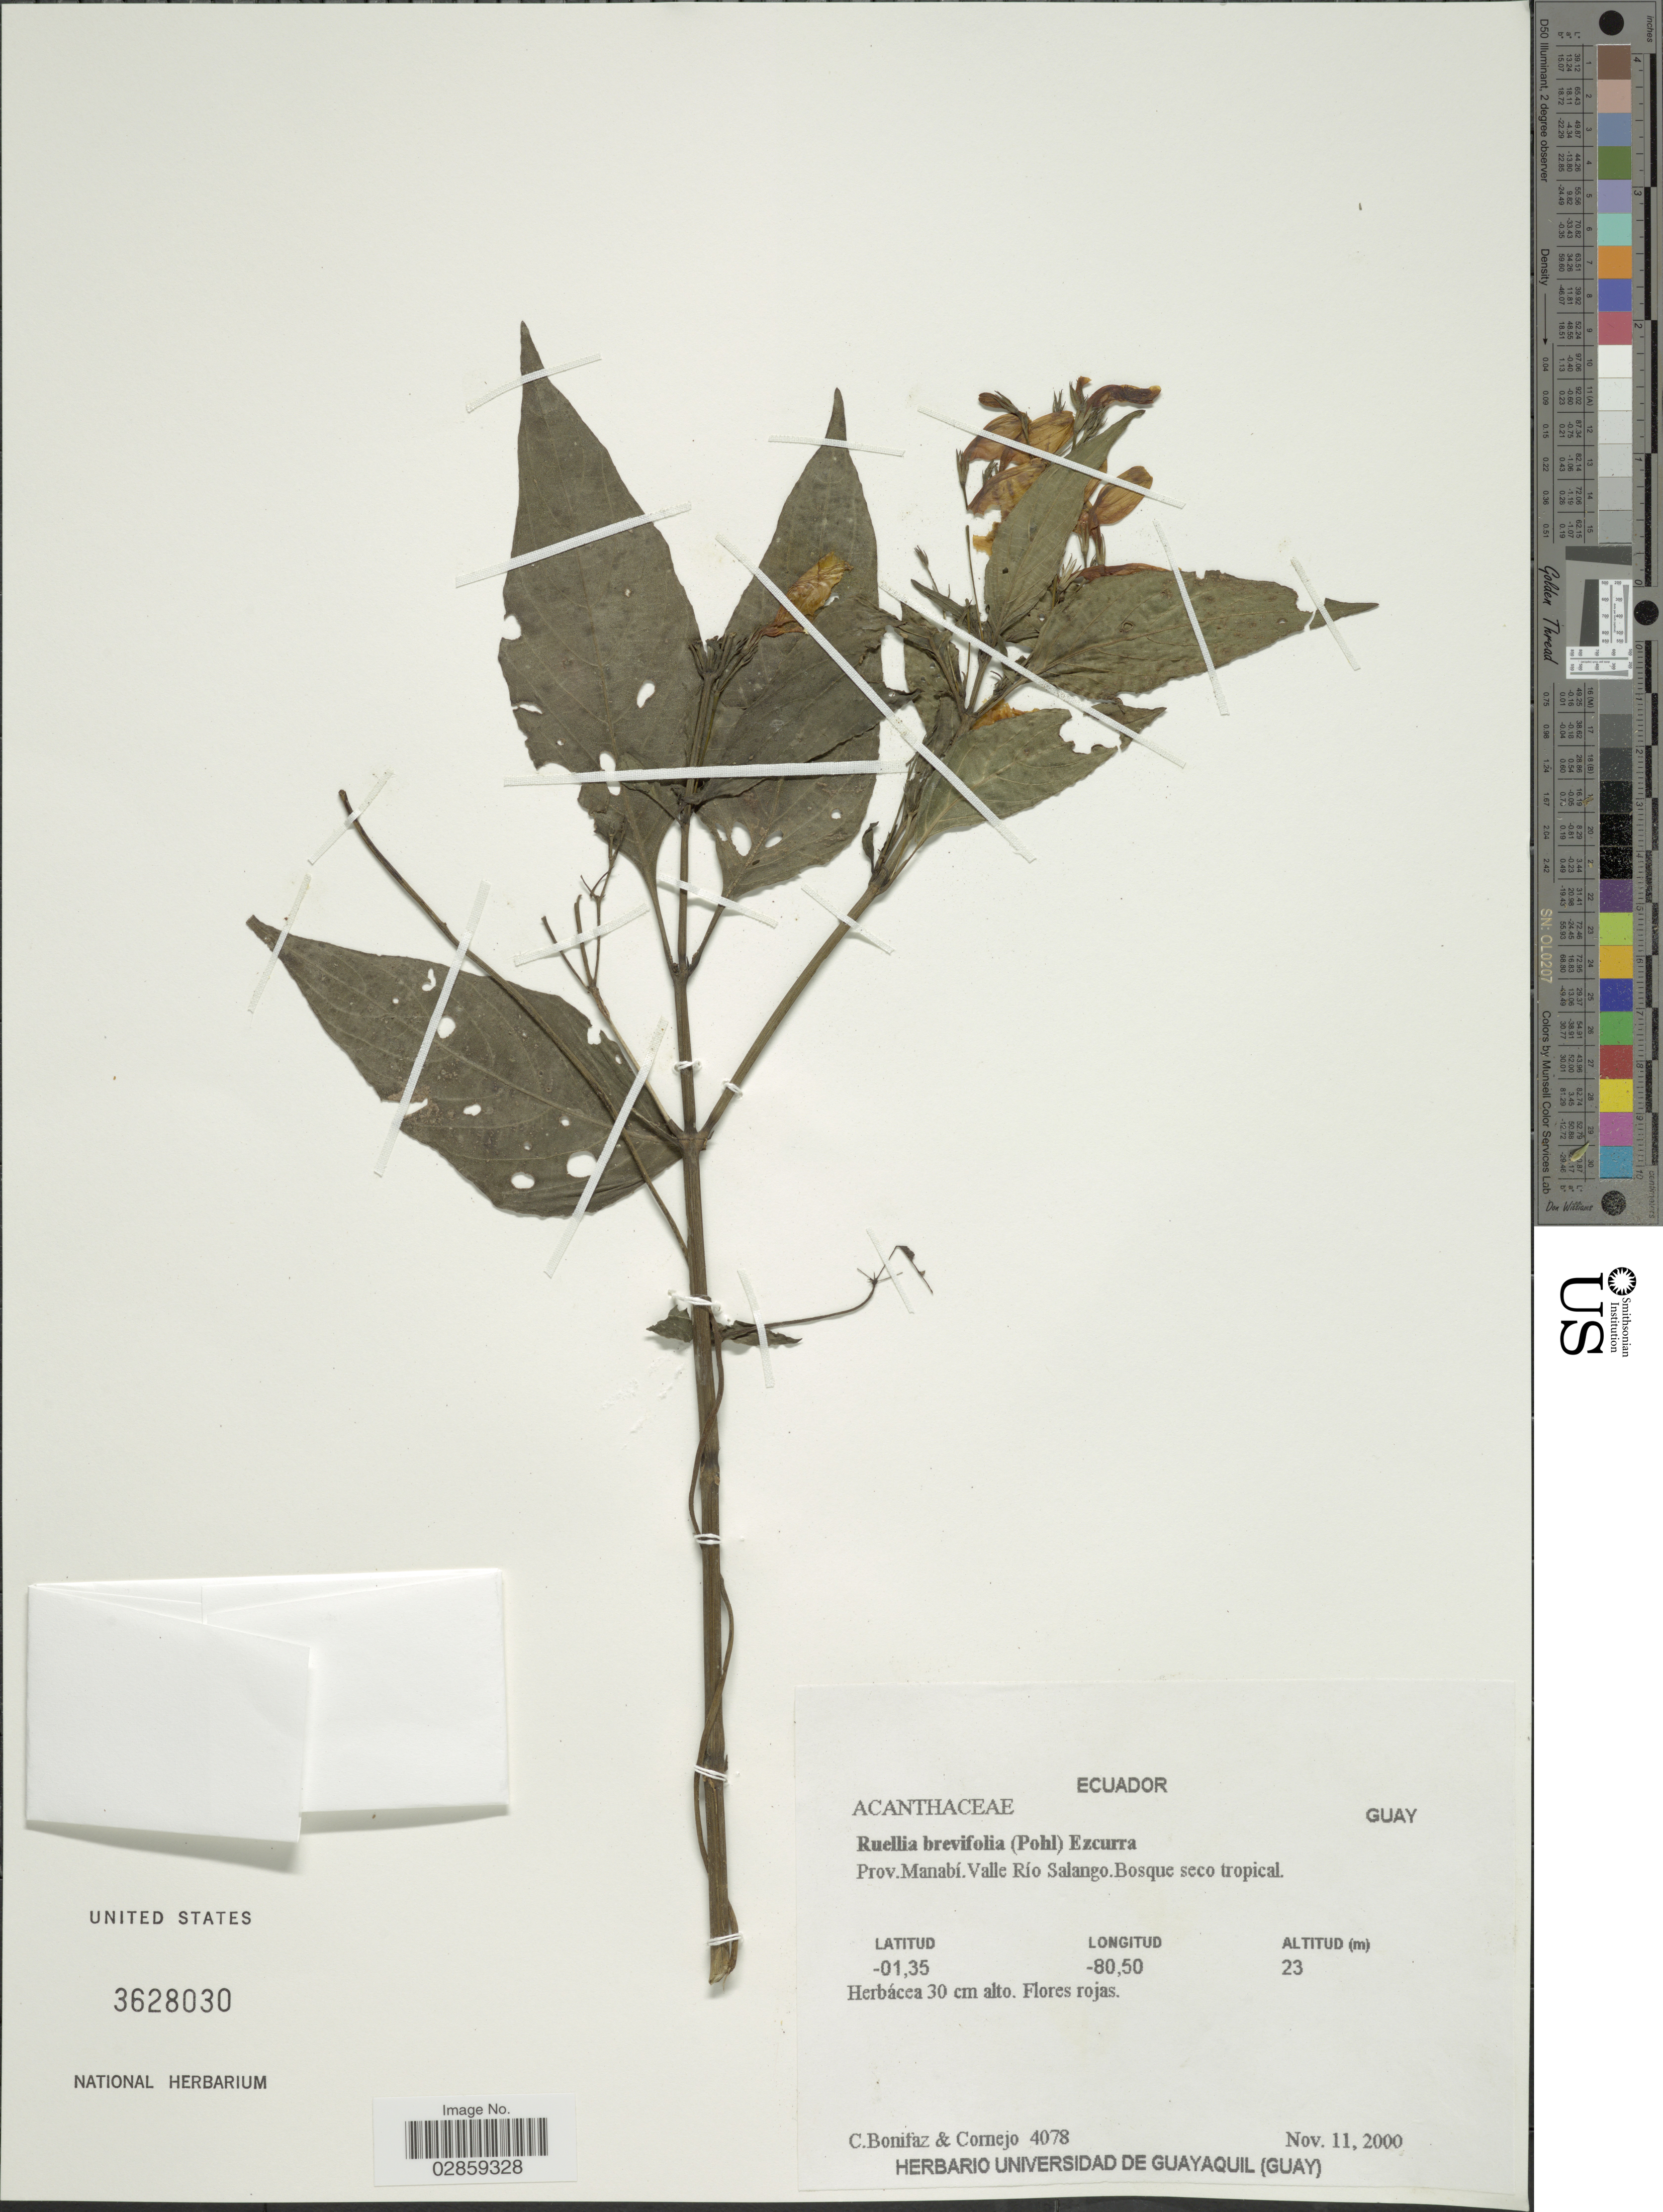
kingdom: Plantae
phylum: Tracheophyta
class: Magnoliopsida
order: Lamiales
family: Acanthaceae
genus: Ruellia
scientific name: Ruellia brevifolia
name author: (Pohl) C. Ezcurra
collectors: C. Bonifaz & Cornejo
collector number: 4078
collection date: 2000-11-11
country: Ecuador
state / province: Manabí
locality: Valle Río Salango.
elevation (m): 23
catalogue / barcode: US 3628030